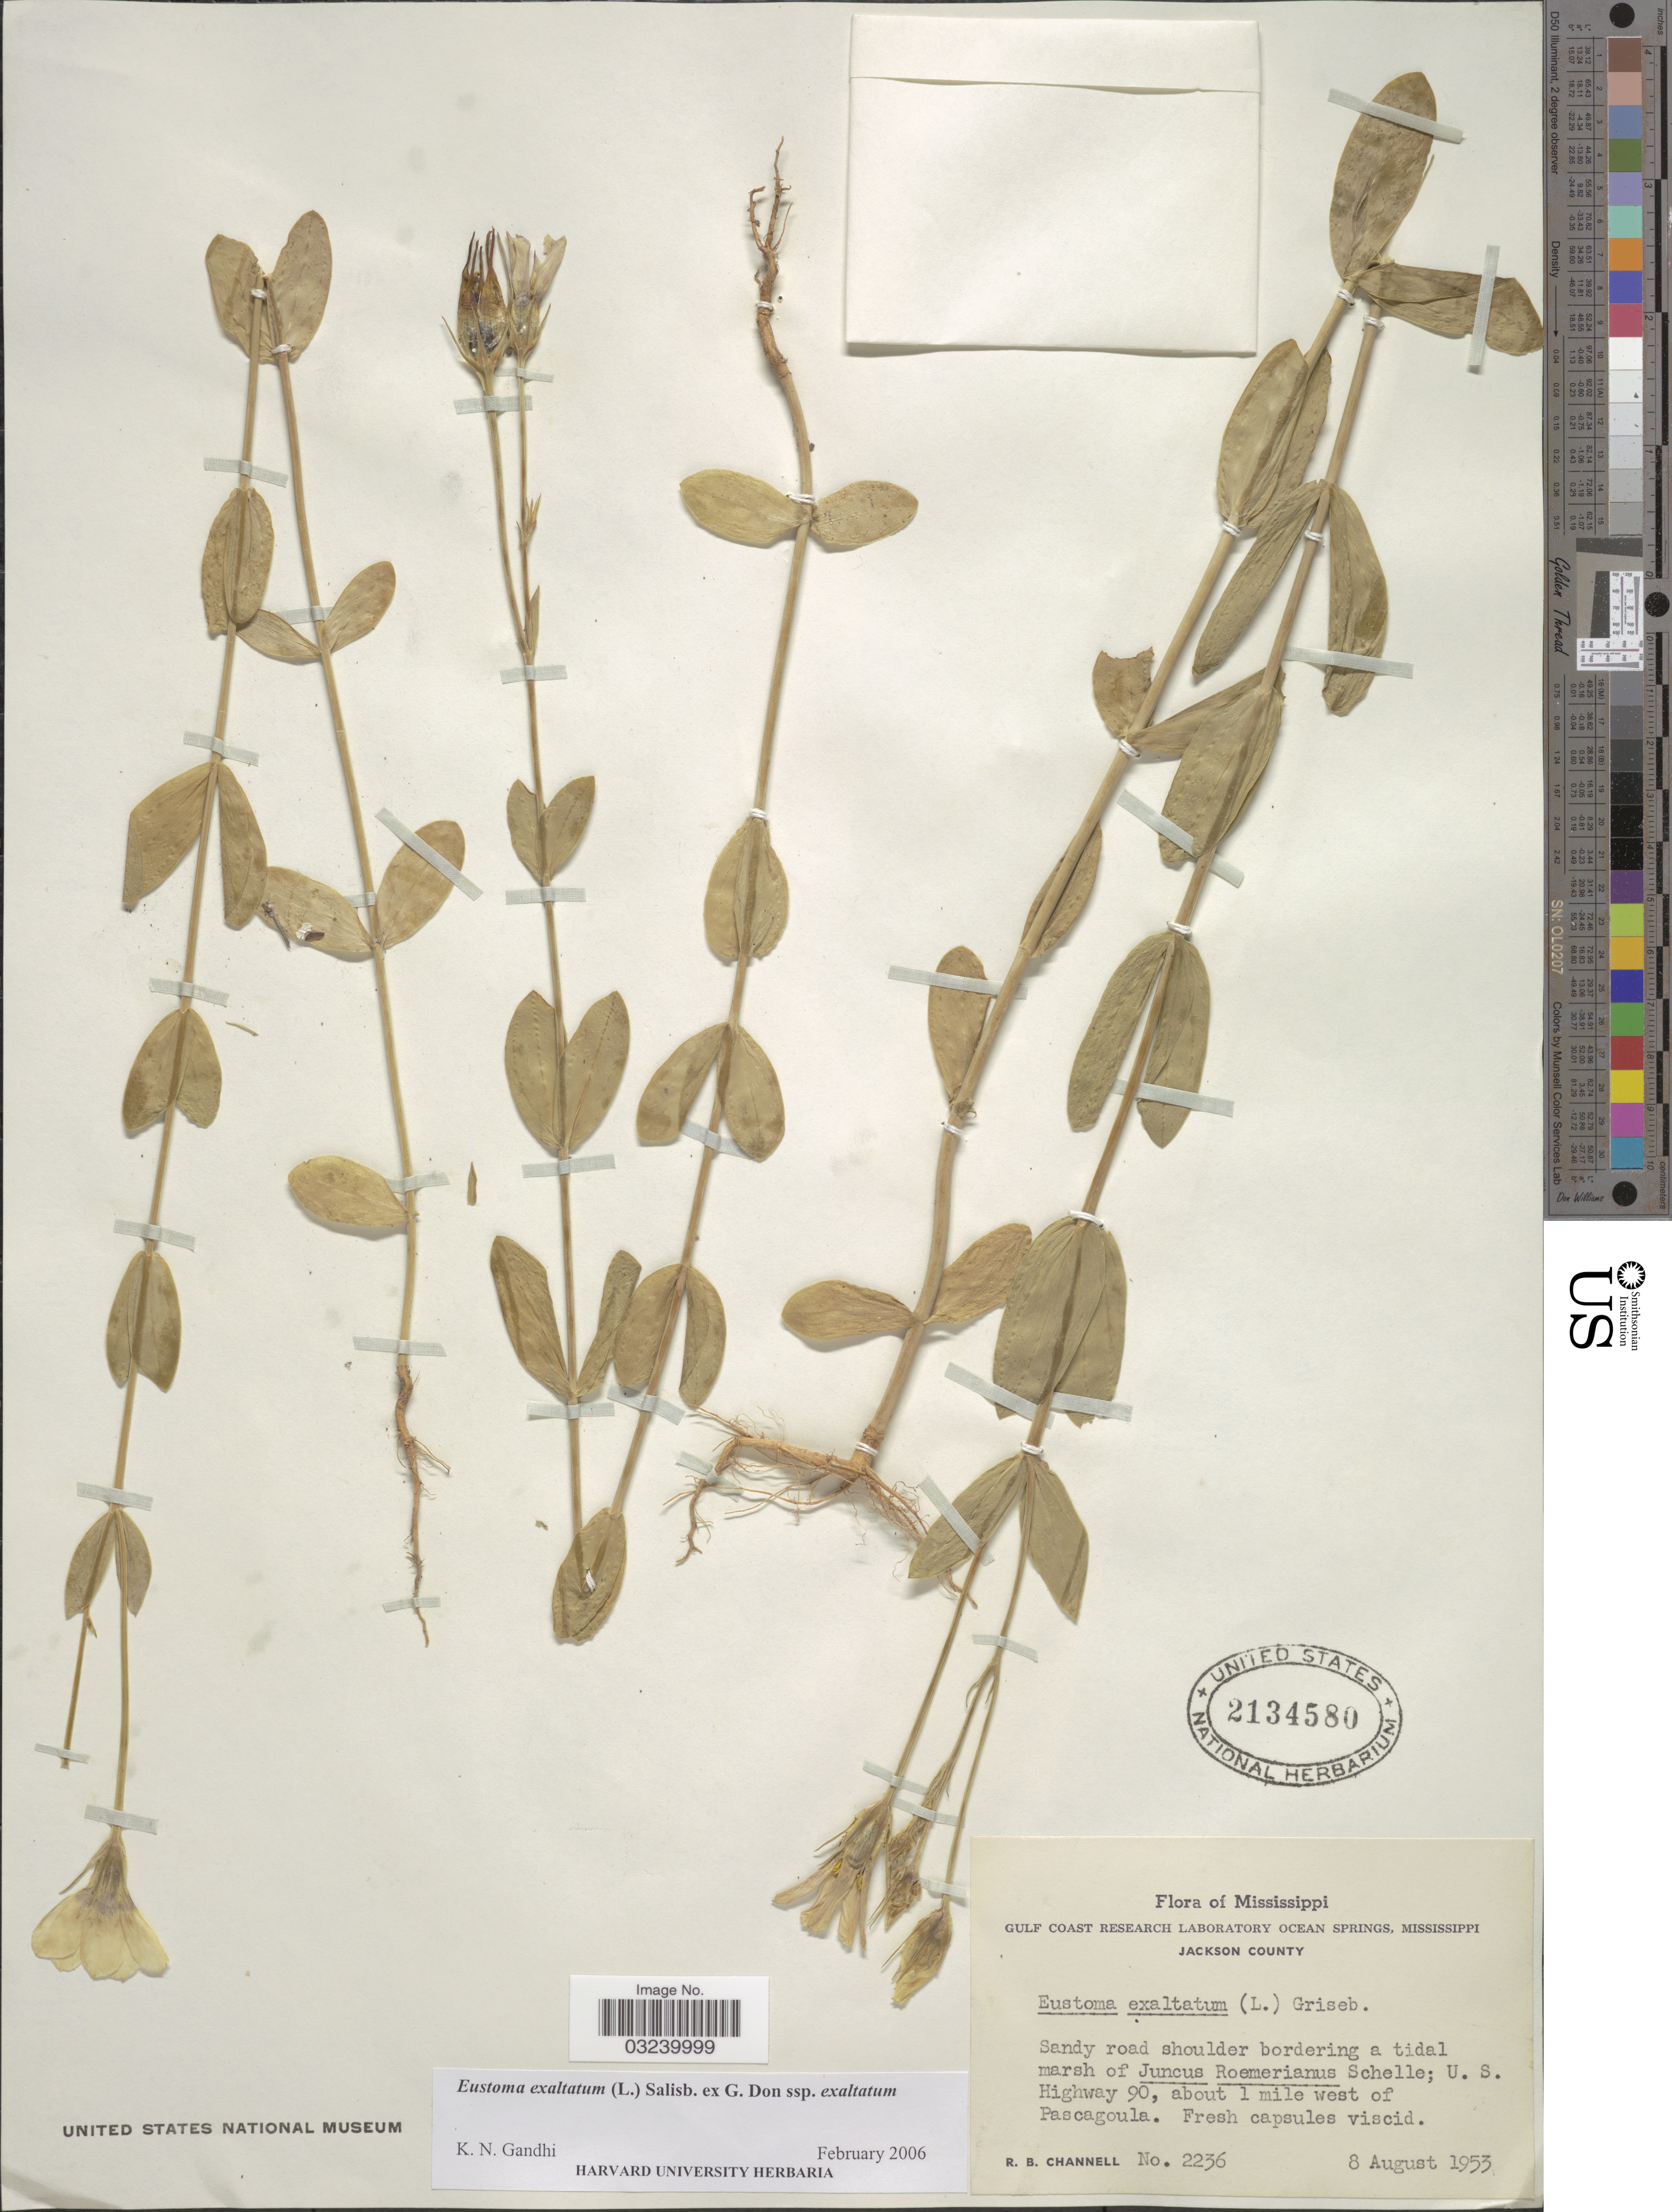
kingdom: Plantae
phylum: Tracheophyta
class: Magnoliopsida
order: Gentianales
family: Gentianaceae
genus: Eustoma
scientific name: Eustoma exaltatum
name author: (L.) Salisb. ex Don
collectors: R. B. Channell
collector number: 2236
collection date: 1953-08-08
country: United States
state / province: Mississippi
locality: Jackson County, U. S. Highway 90, about 1 mile west of Pascagoula.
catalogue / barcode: US 2134580